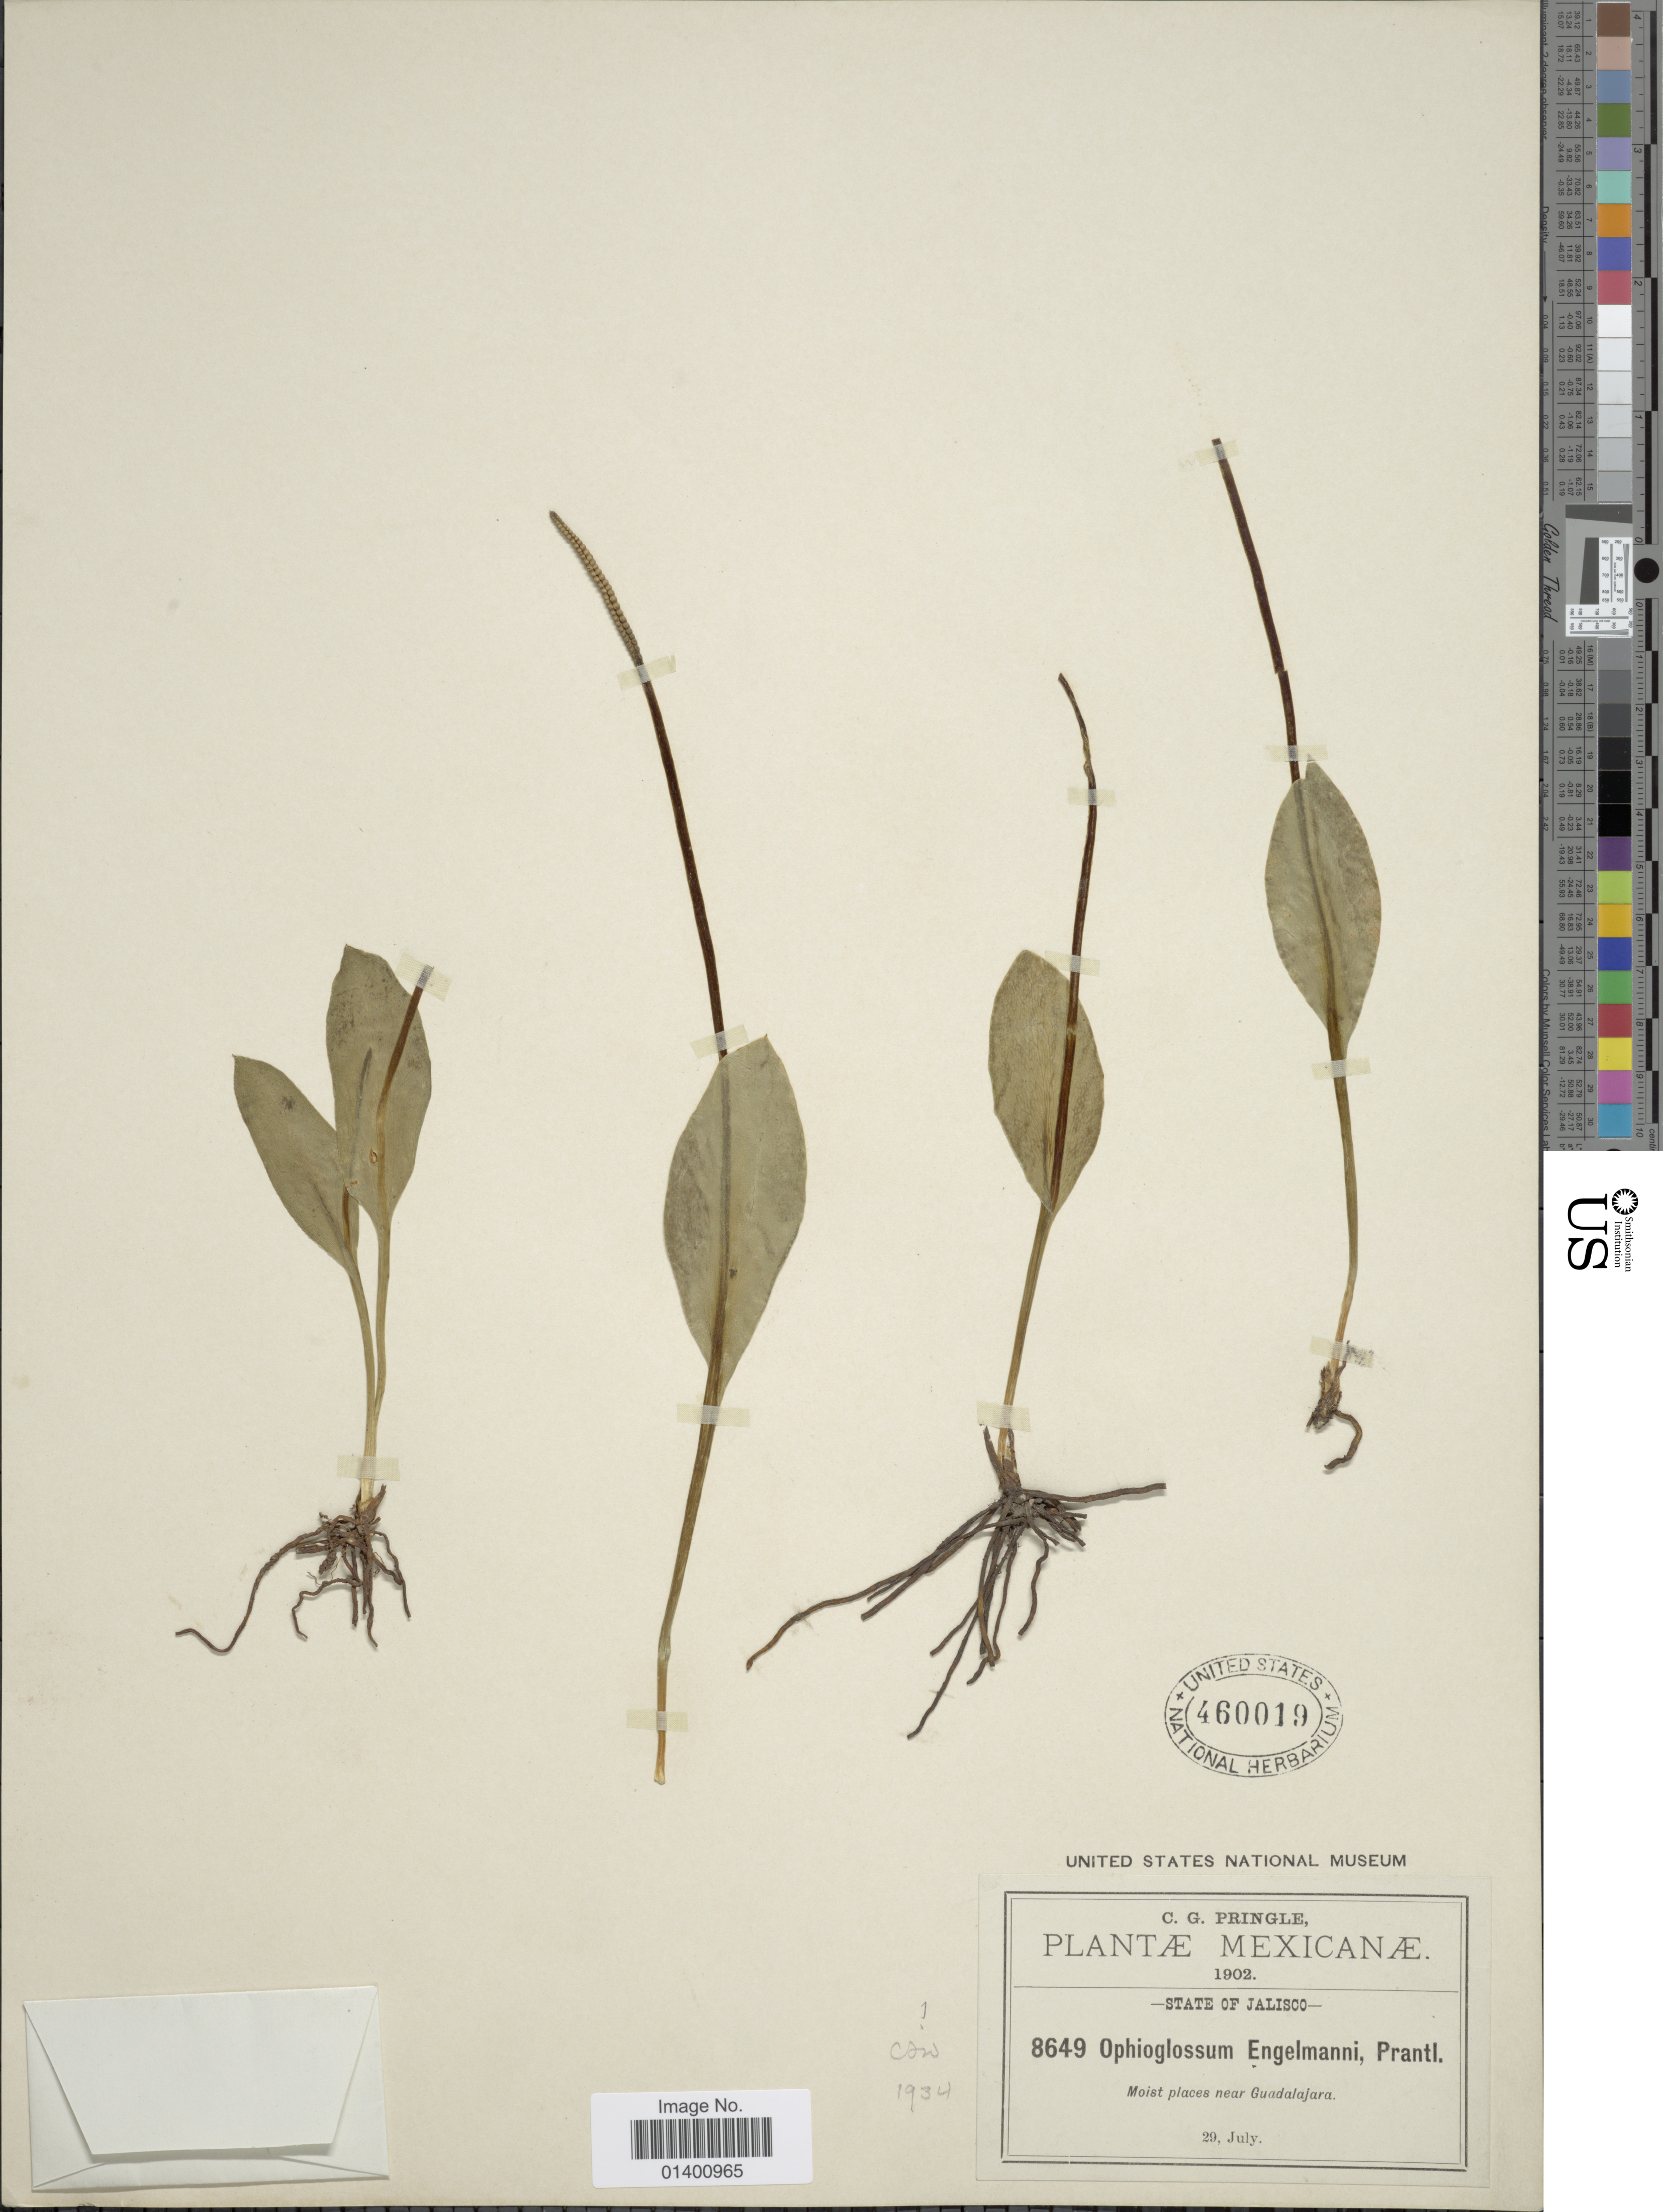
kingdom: Plantae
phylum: Tracheophyta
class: Polypodiopsida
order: Ophioglossales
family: Ophioglossaceae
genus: Ophioglossum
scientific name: Ophioglossum engelmannii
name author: Prantl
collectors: C. G. Pringle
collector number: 8649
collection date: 1902-07-29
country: Mexico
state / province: Jalisco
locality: Moist places near Guadalajara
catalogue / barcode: US 460019